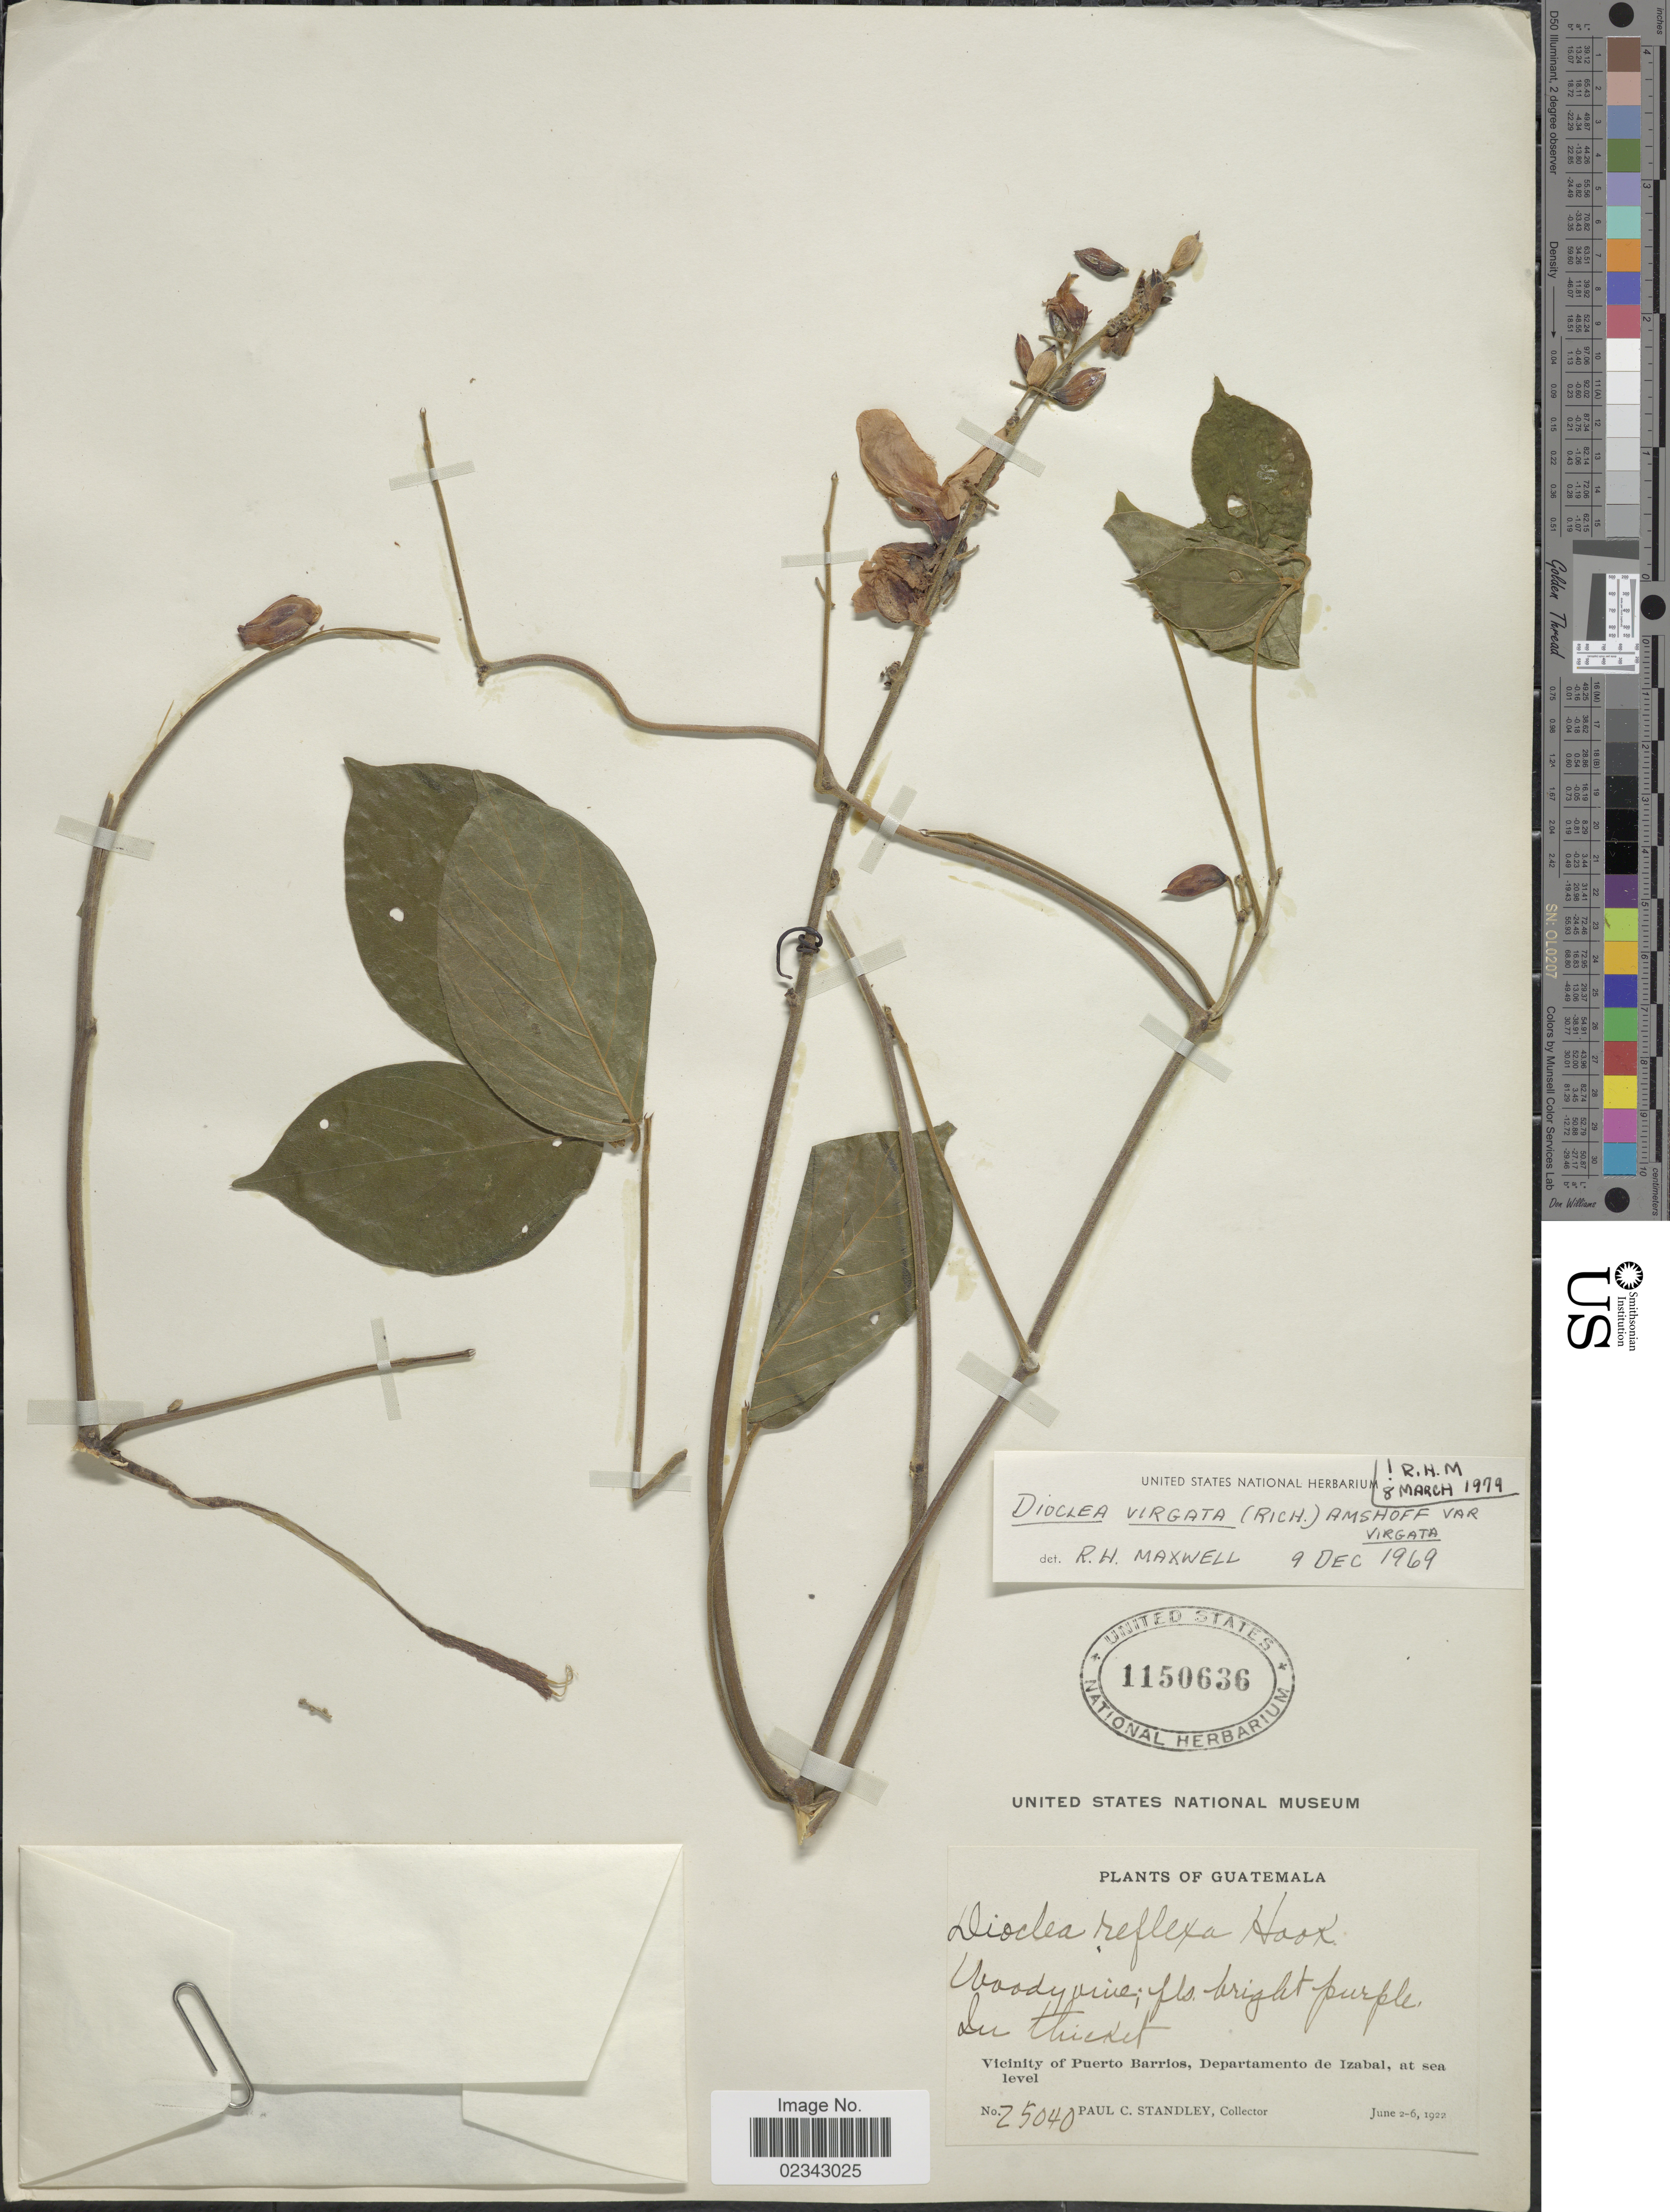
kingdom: Plantae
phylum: Tracheophyta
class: Magnoliopsida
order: Fabales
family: Fabaceae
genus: Dioclea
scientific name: Dioclea virgata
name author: (Rich.) Amshoff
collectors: P. C. Standley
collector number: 25040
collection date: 1922-06-02/1922-06-06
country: Guatemala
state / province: Izabal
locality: Woody vine, In thicket, Vicinity of Puerto Barrios, Departamento de Izabal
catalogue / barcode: US 1150636